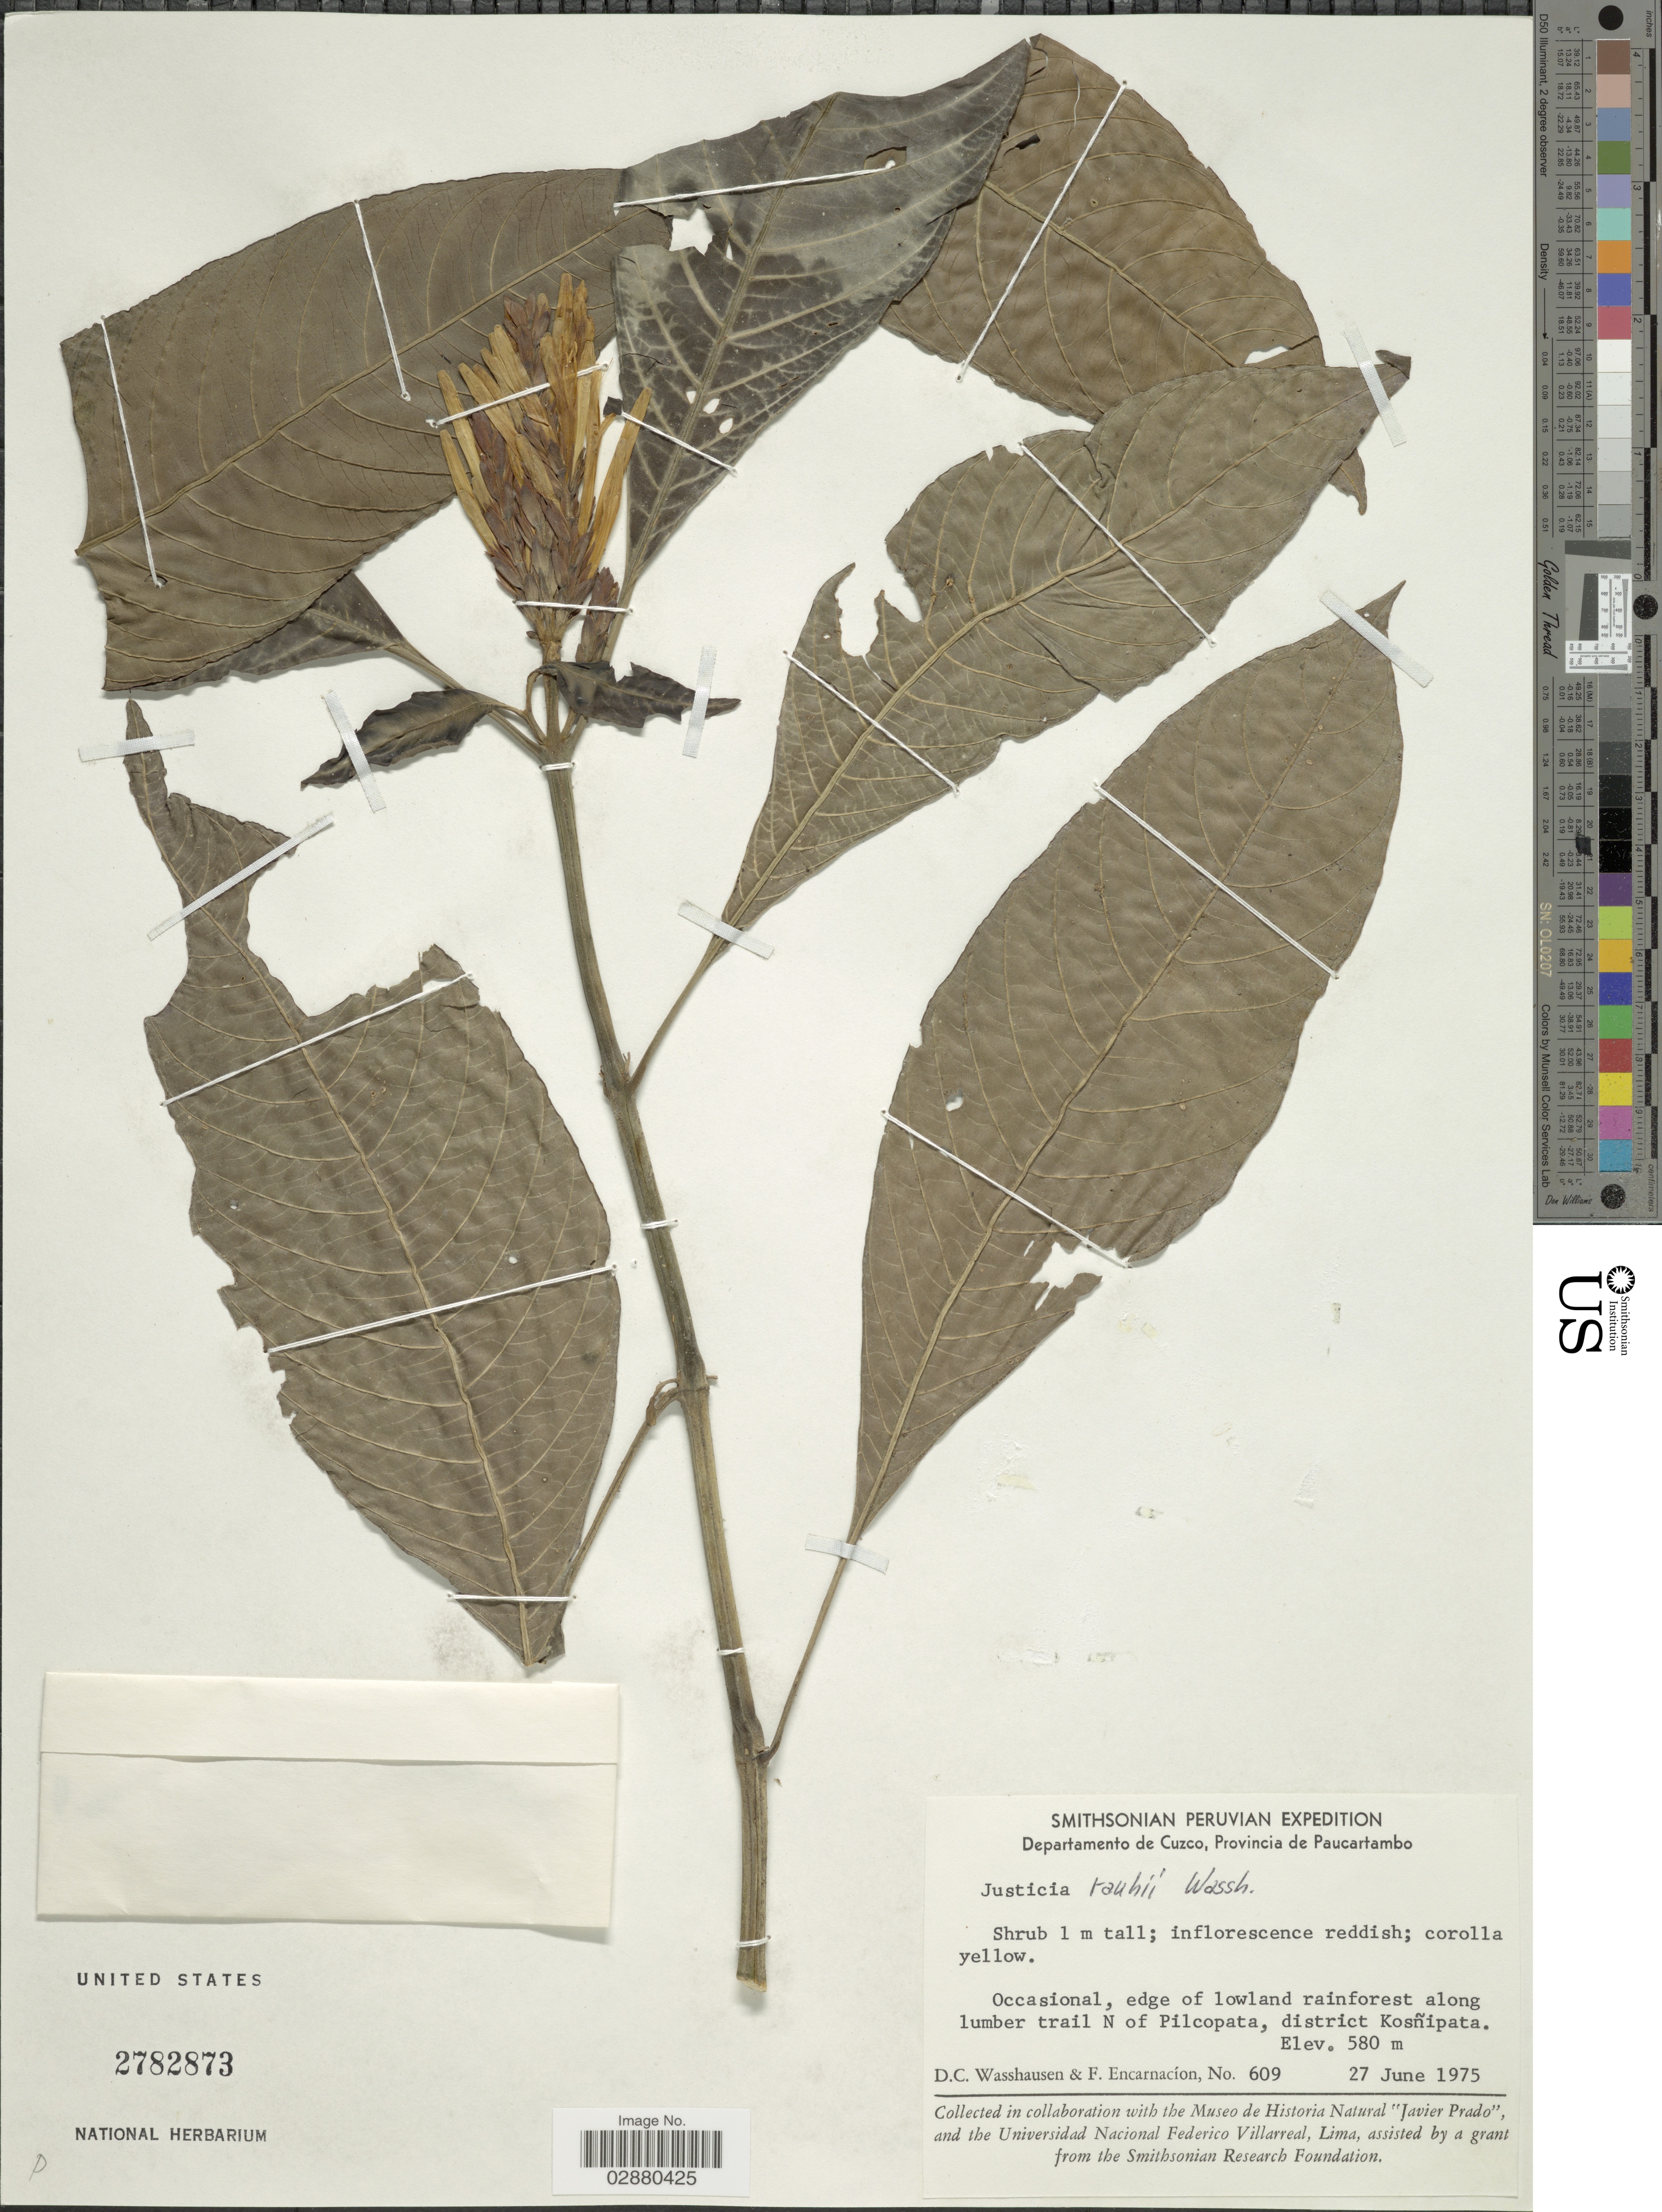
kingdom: Plantae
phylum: Tracheophyta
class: Magnoliopsida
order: Lamiales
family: Acanthaceae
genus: Justicia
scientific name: Justicia rauhii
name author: Wassh.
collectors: D. C. Wasshausen & F. Encarnación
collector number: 609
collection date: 1975-06-27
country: Peru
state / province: Cusco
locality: Departamento de Cuzco, Provincia de Paucartambo. Edge of lowland rainforest along lumber trail N of Pilcopata, district Kosñipata.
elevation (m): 580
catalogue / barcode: US 2782873